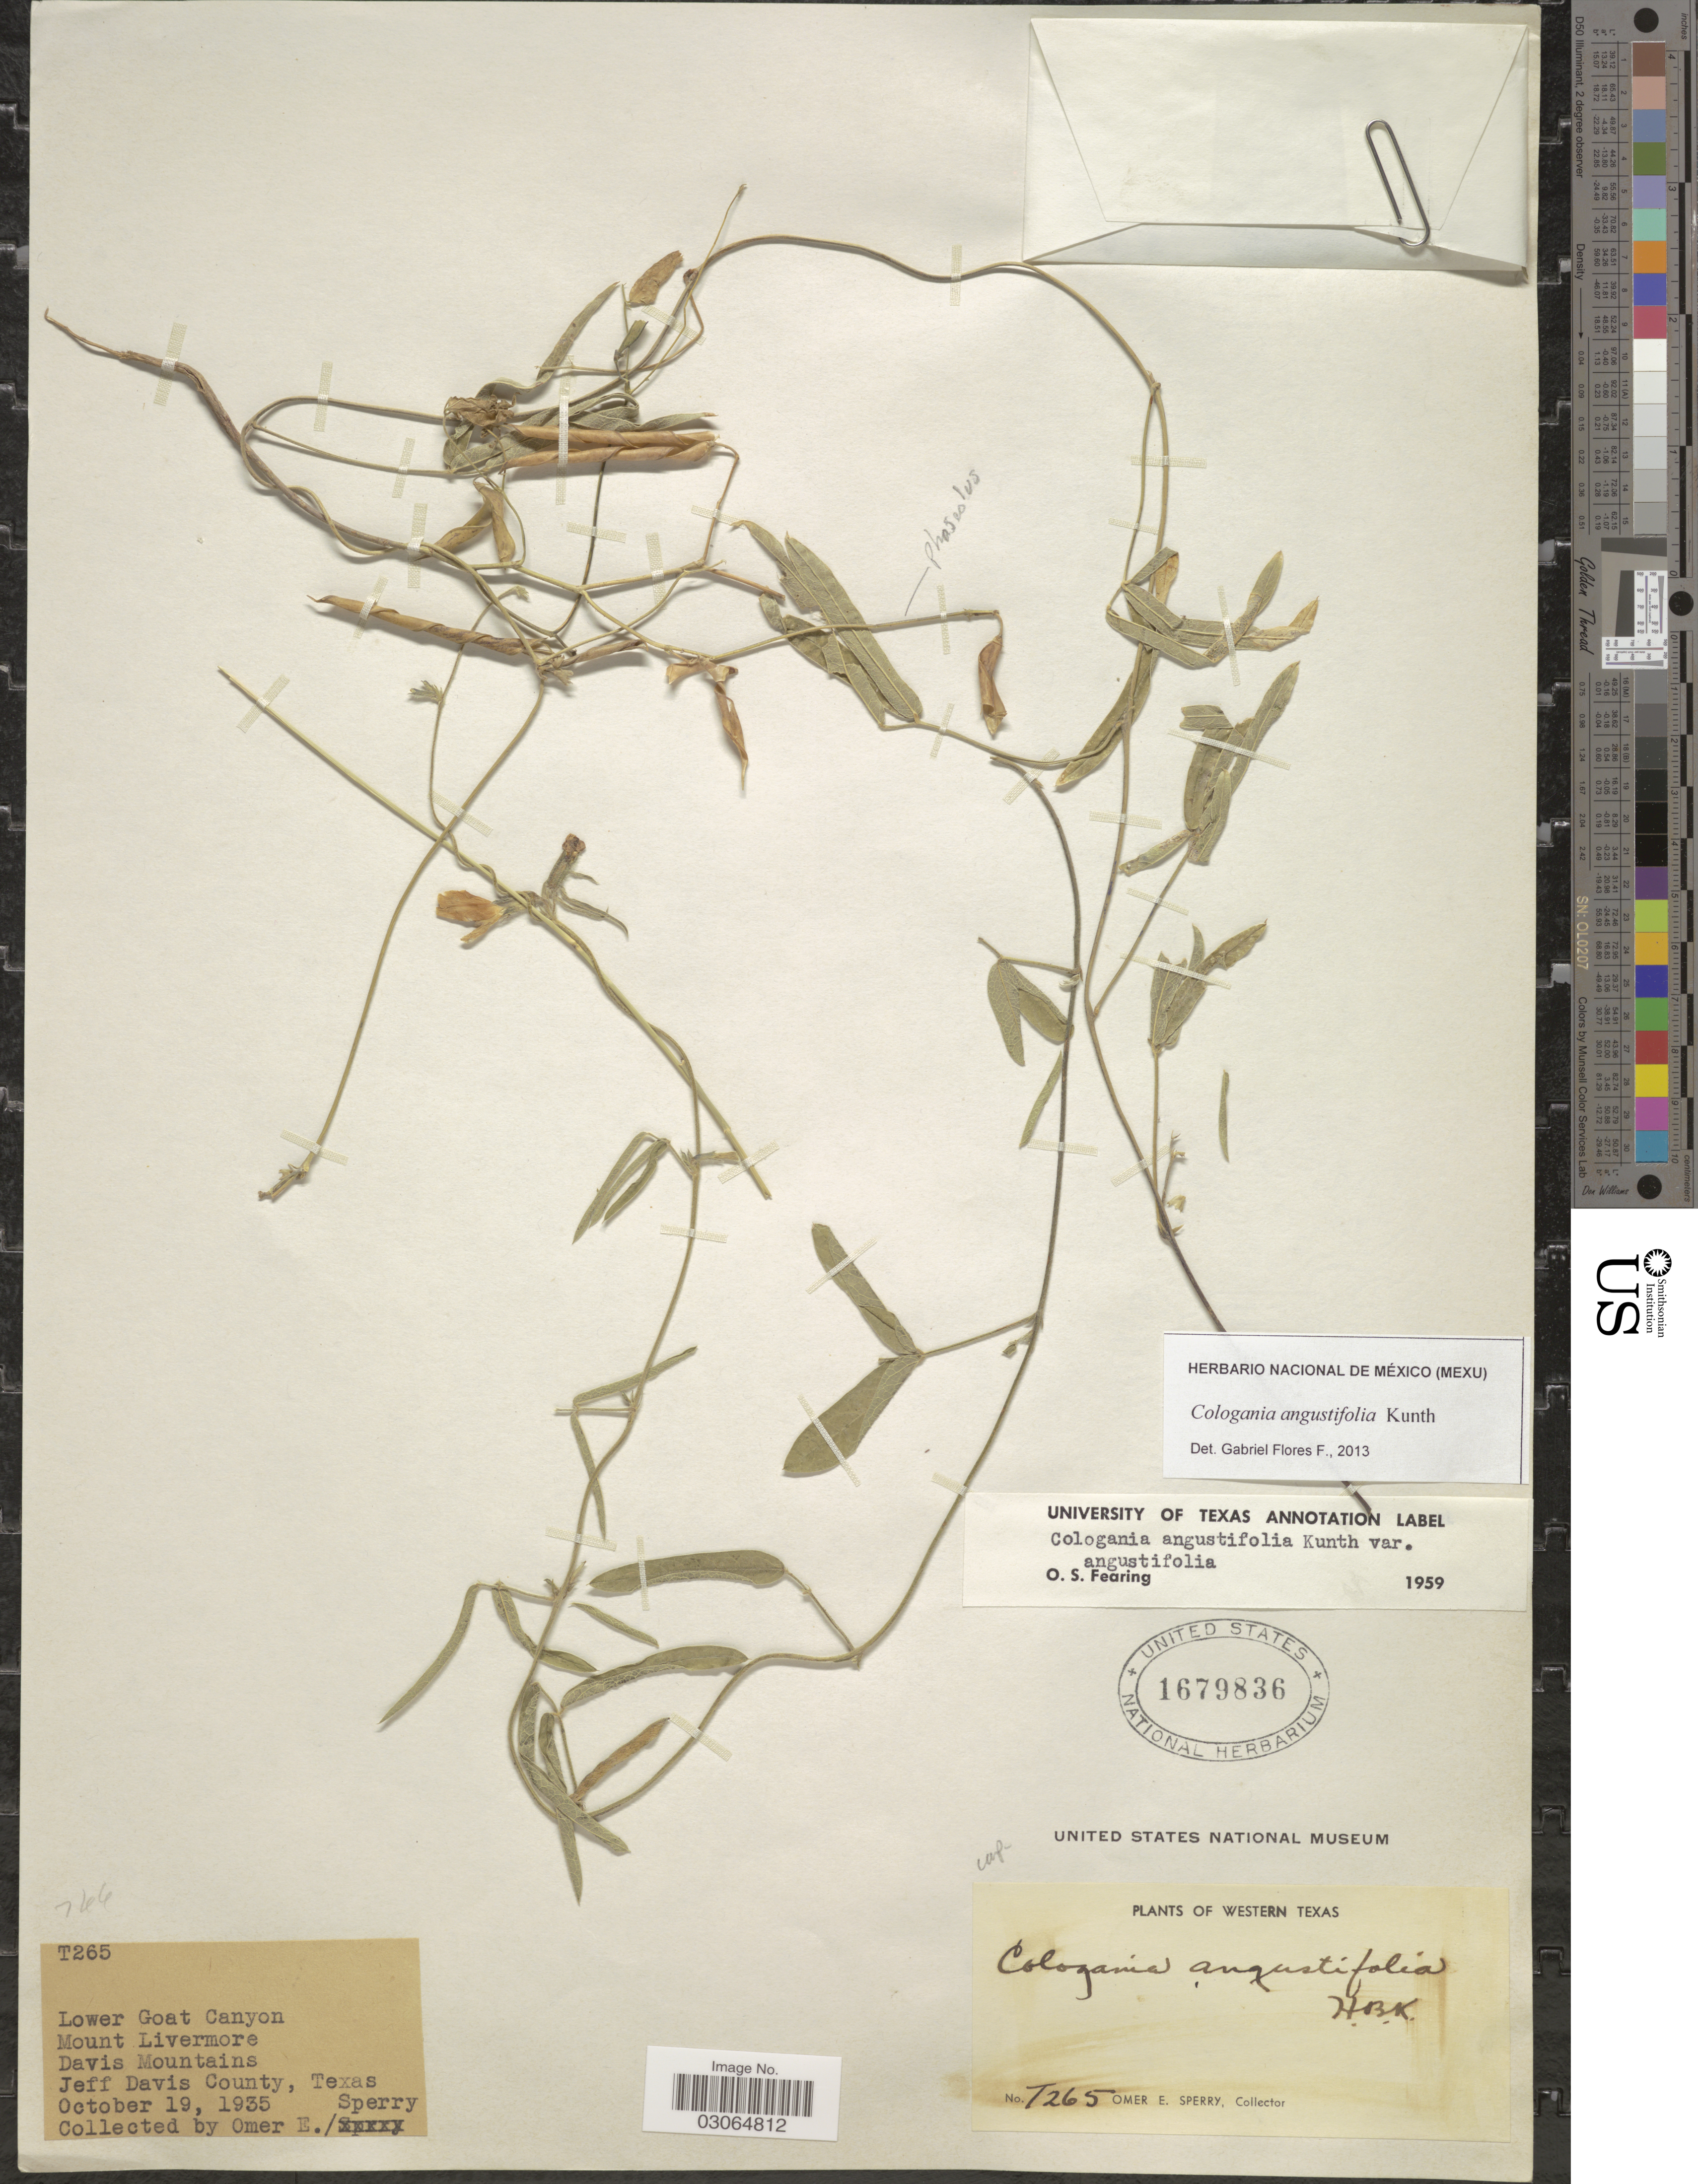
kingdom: Plantae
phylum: Tracheophyta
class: Magnoliopsida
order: Fabales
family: Fabaceae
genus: Cologania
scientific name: Cologania angustifolia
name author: Kunth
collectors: O. E. Sperry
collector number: T265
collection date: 1935-10-19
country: United States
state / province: Texas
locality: Western Texas. Lower Goat Canyon. Mount Livermore. Davis Mountains. Jeff Davis County.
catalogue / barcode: US 1679836